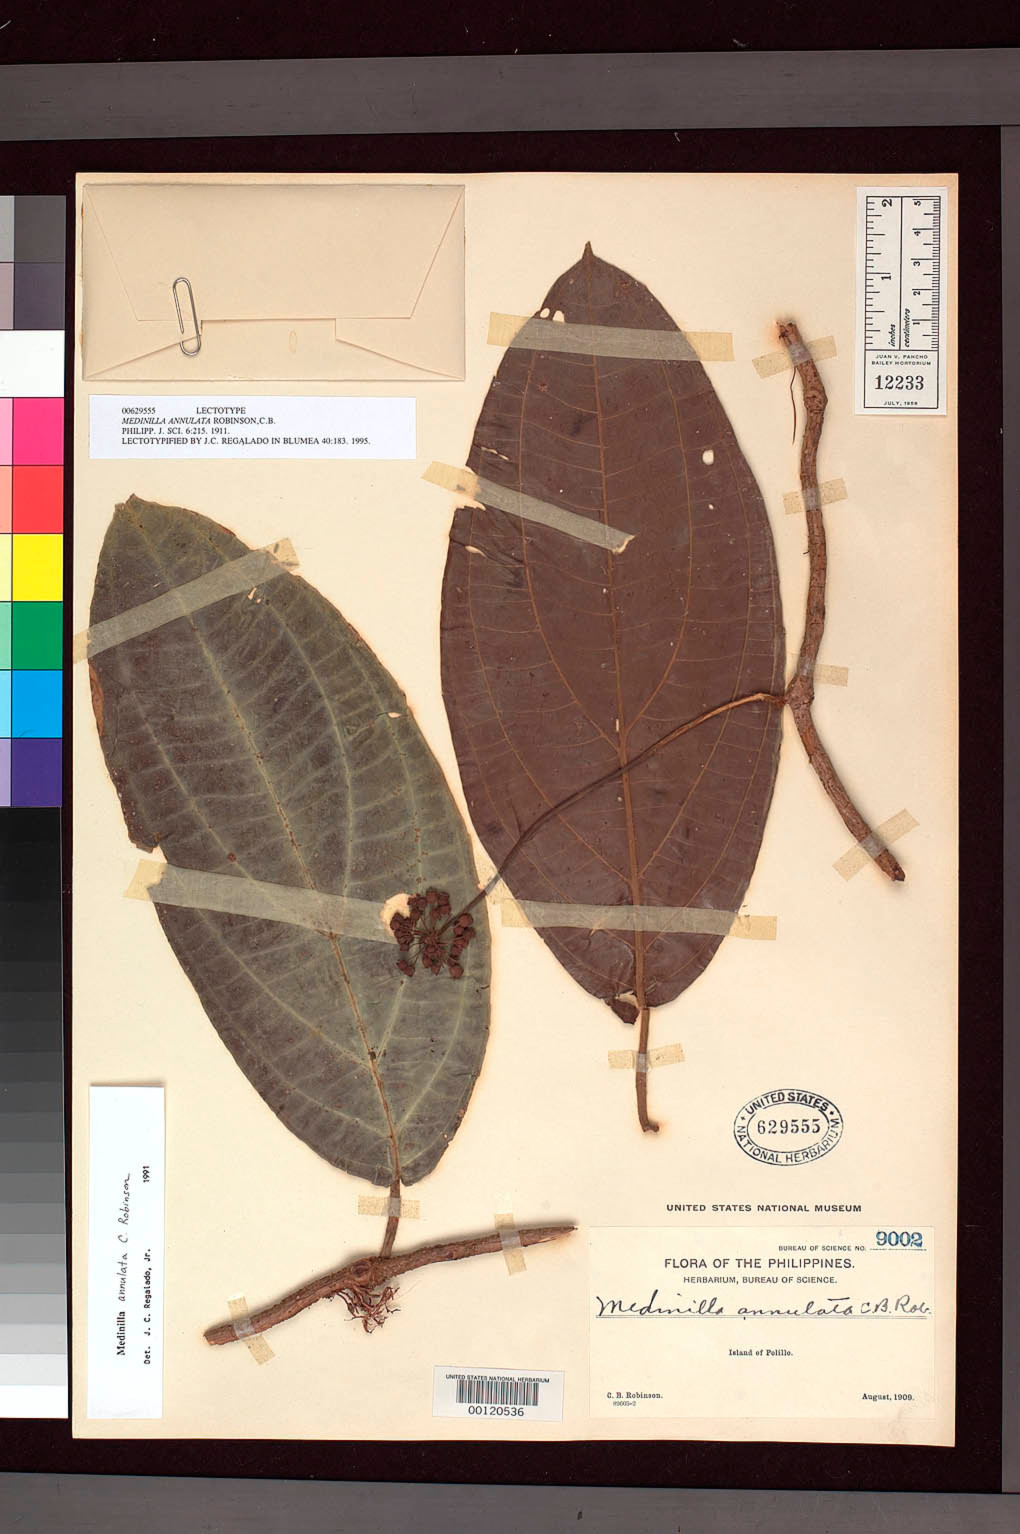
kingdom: Plantae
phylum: Tracheophyta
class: Magnoliopsida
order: Myrtales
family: Melastomataceae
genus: Medinilla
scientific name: Medinilla annulata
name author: C.B. Rob.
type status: Lectotype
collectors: C. Robinson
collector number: Bur. Sci. 9002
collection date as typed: Aug 1909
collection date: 1909-08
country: Philippines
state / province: Calabarzon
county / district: Quezon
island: Polillo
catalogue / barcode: US 629555